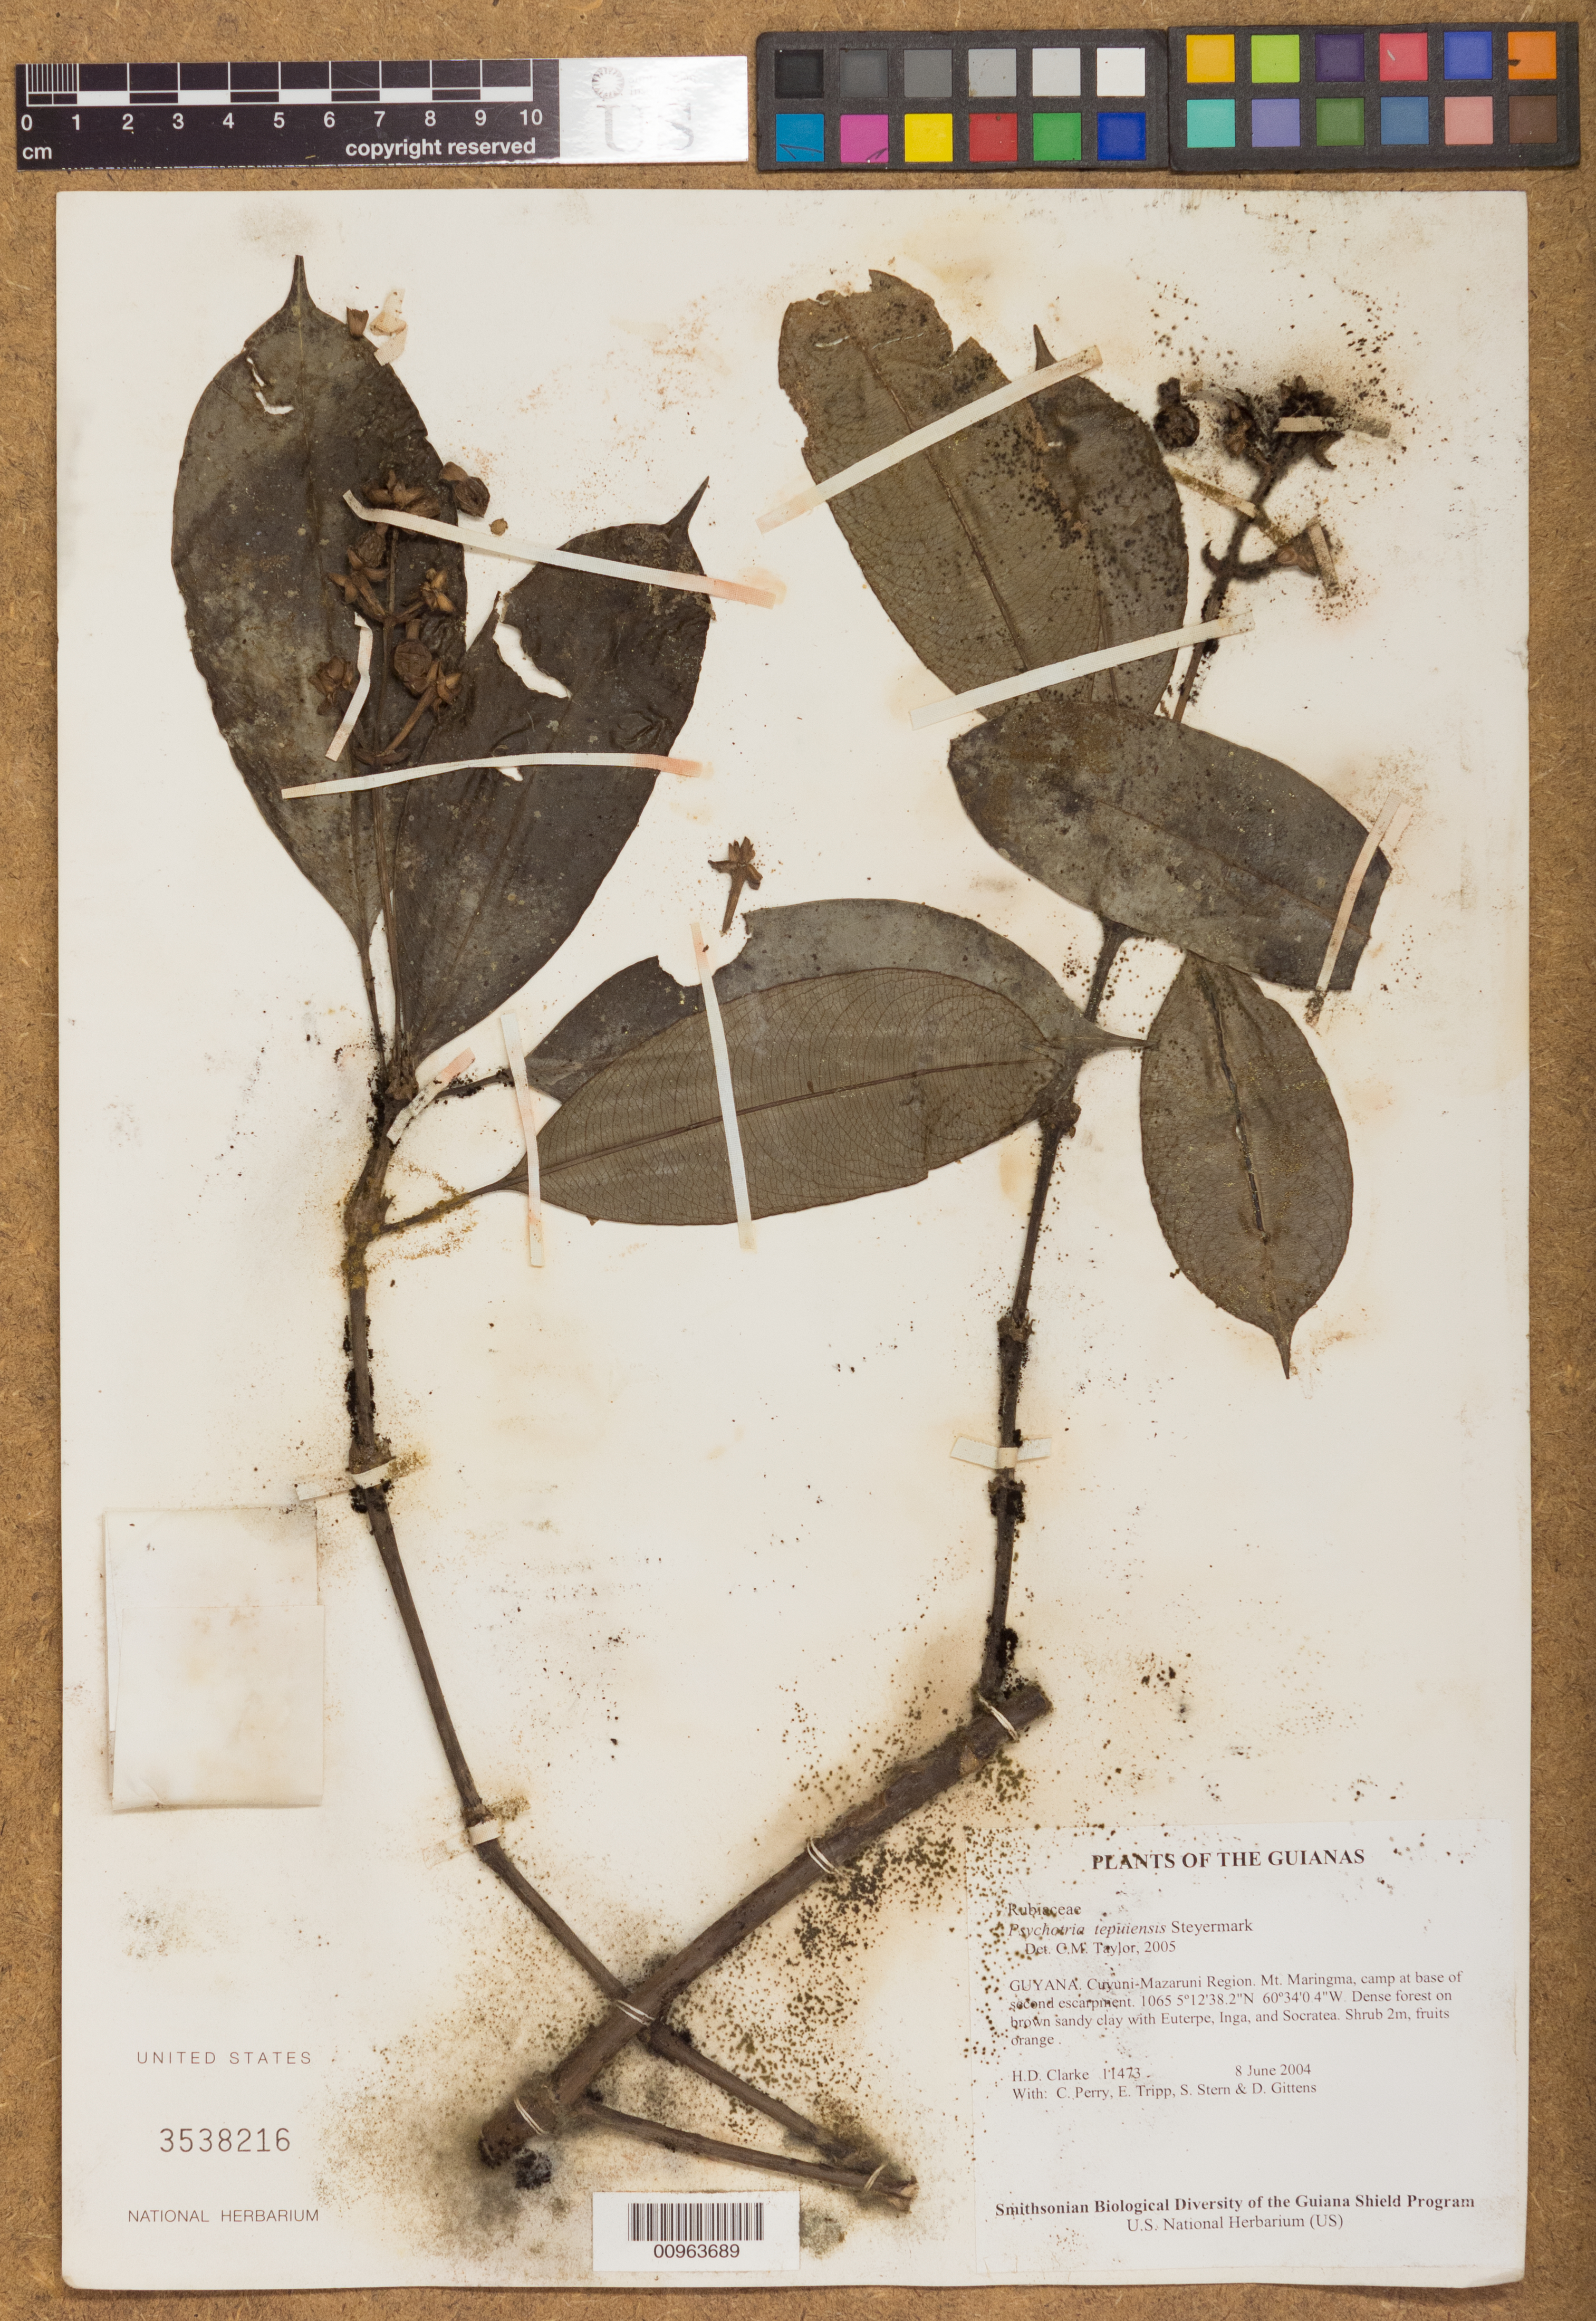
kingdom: Plantae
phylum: Tracheophyta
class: Magnoliopsida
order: Gentianales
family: Rubiaceae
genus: Psychotria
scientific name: Psychotria tepuiensis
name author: (Steyerm.) Steyerm.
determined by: Taylor, Charlotte M.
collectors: H. D. Clarke, C. Perry, E. Tripp, S. R. Stern & D. Gittens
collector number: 11473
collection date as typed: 8 June 2004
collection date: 2004-06-08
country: Guyana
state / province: Cuyuni-Mazaruni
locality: Mt. Maringma, camp at base of second escarpment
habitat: Dense forest on brown sandy clay with Euterpe, Inga, and Socratea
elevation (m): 1065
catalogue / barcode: US 3538216